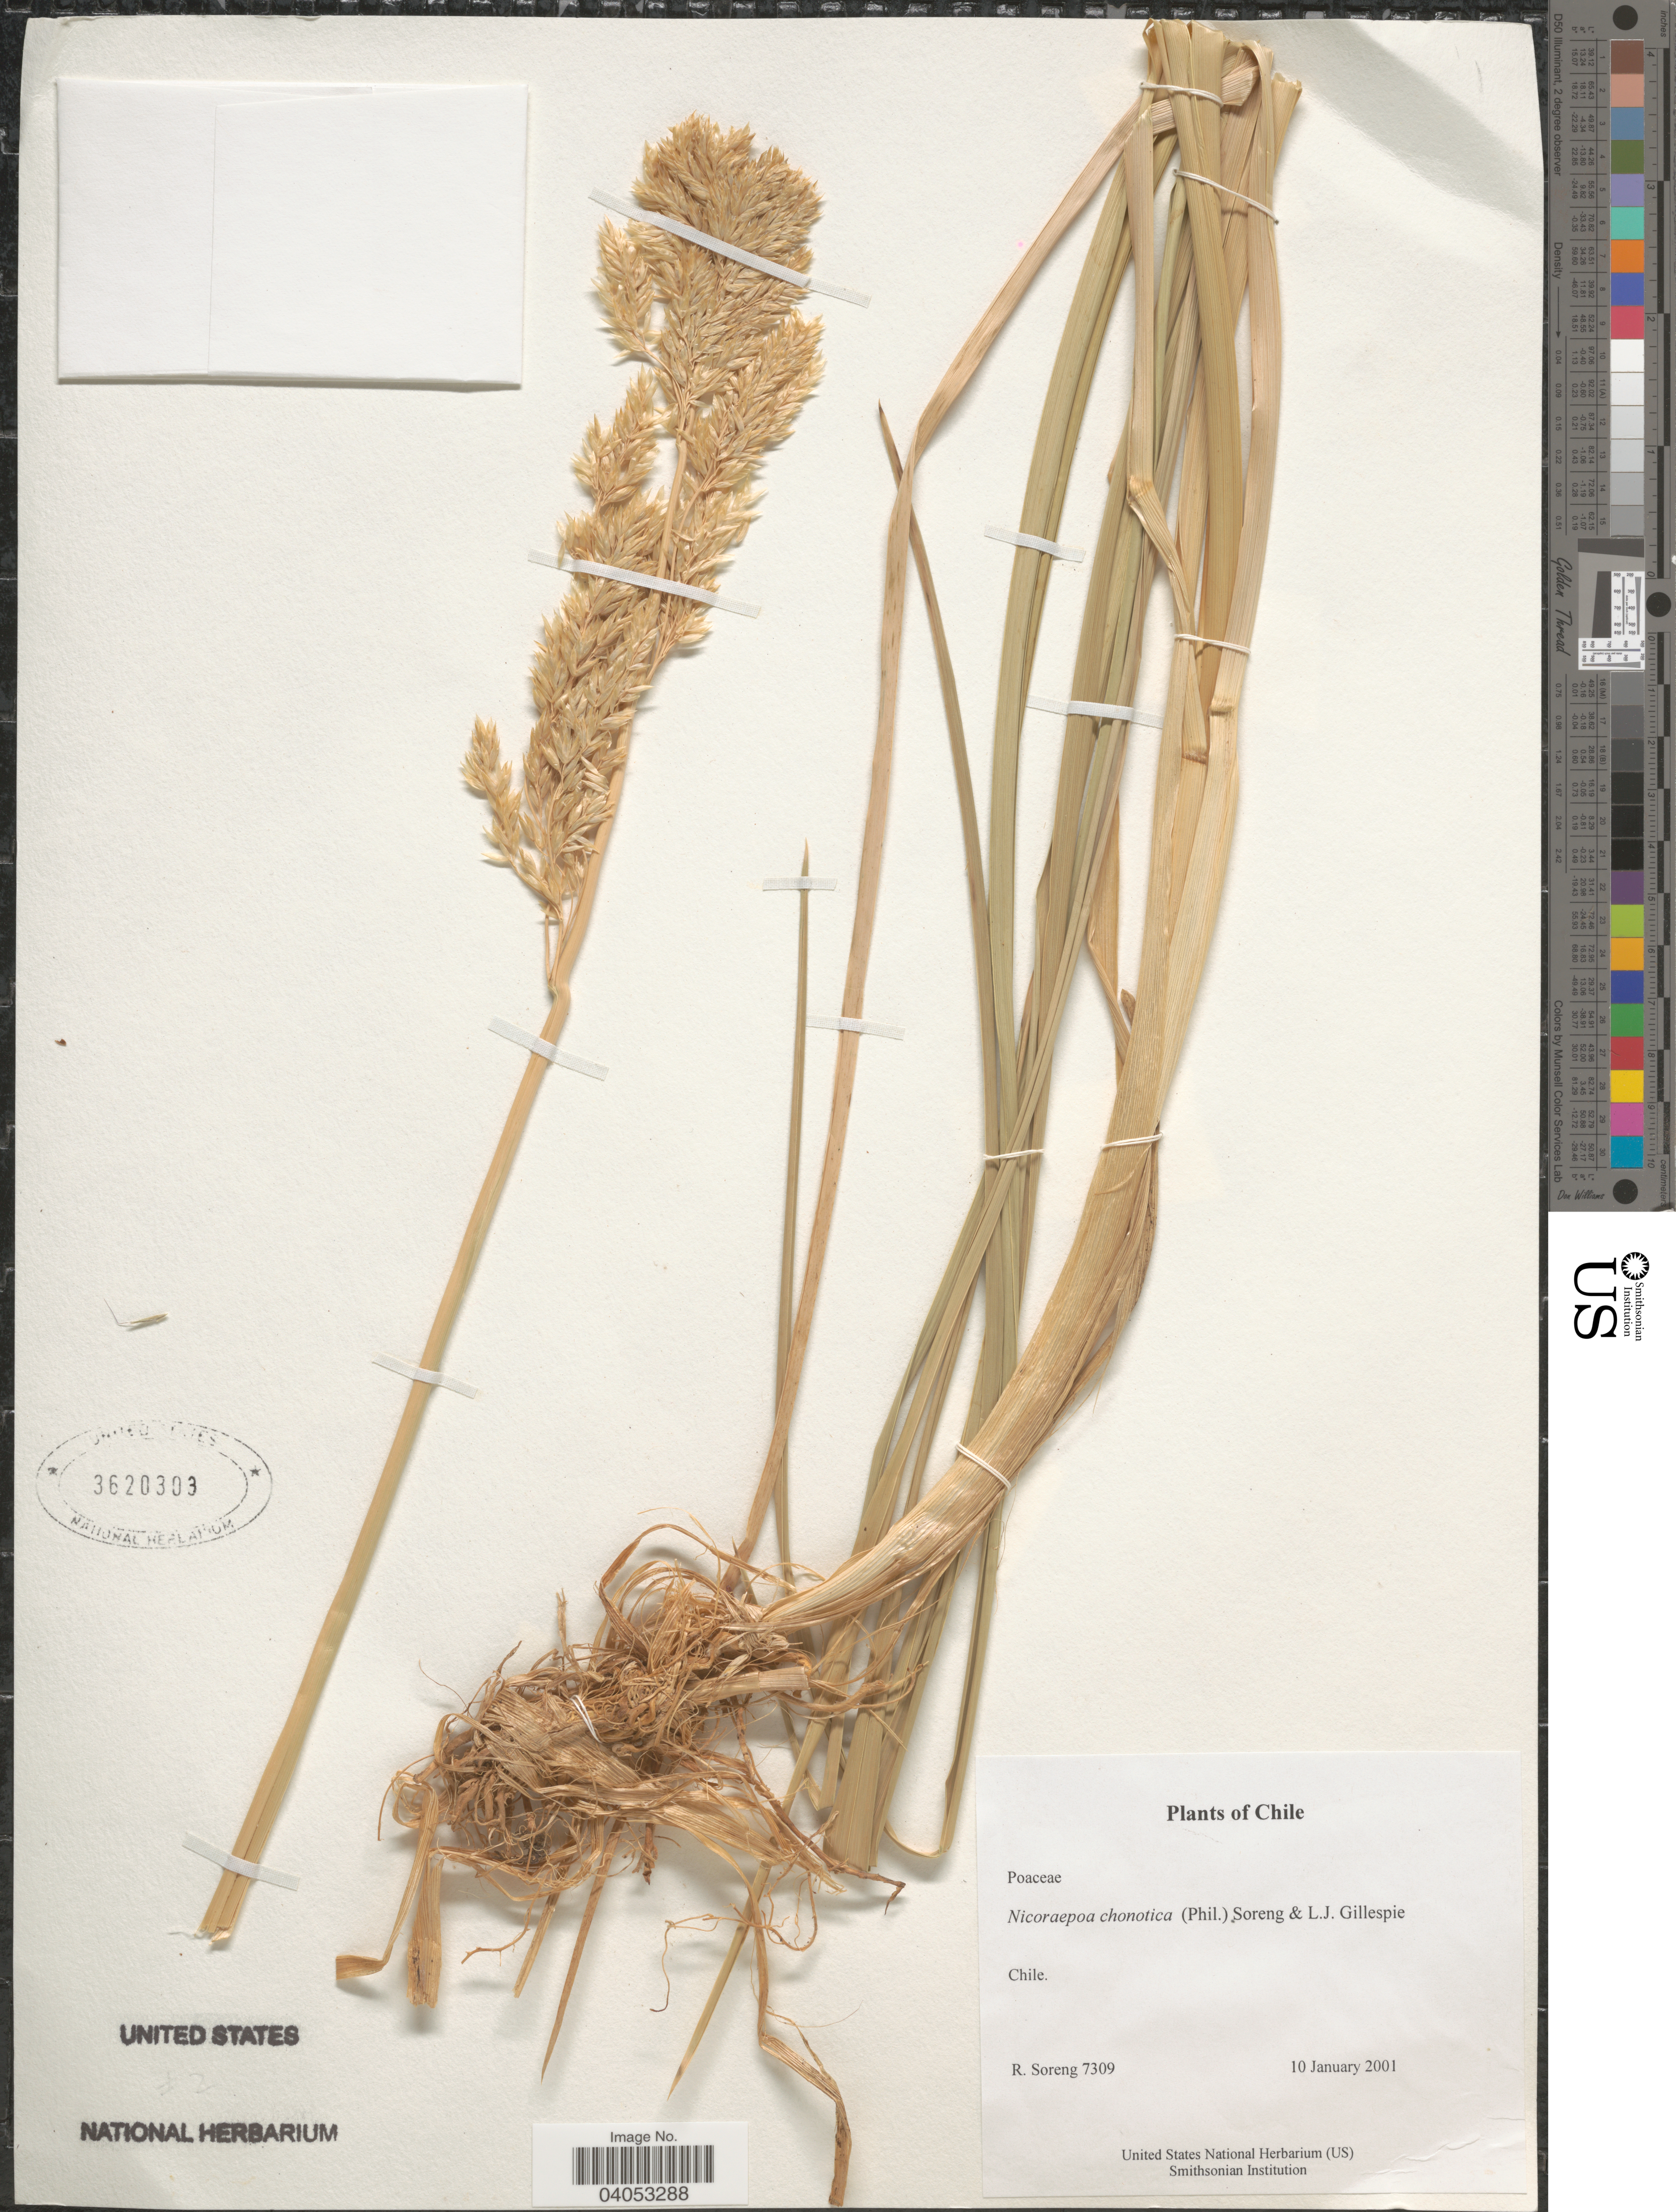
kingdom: Plantae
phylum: Tracheophyta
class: Liliopsida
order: Poales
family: Poaceae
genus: Nicoraepoa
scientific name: Nicoraepoa chonotica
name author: (Phil.) Soreng & L.J. Gillespie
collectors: R. J. Soreng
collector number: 7309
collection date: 2001-01-10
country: Chile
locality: Chile.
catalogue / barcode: US 3620303